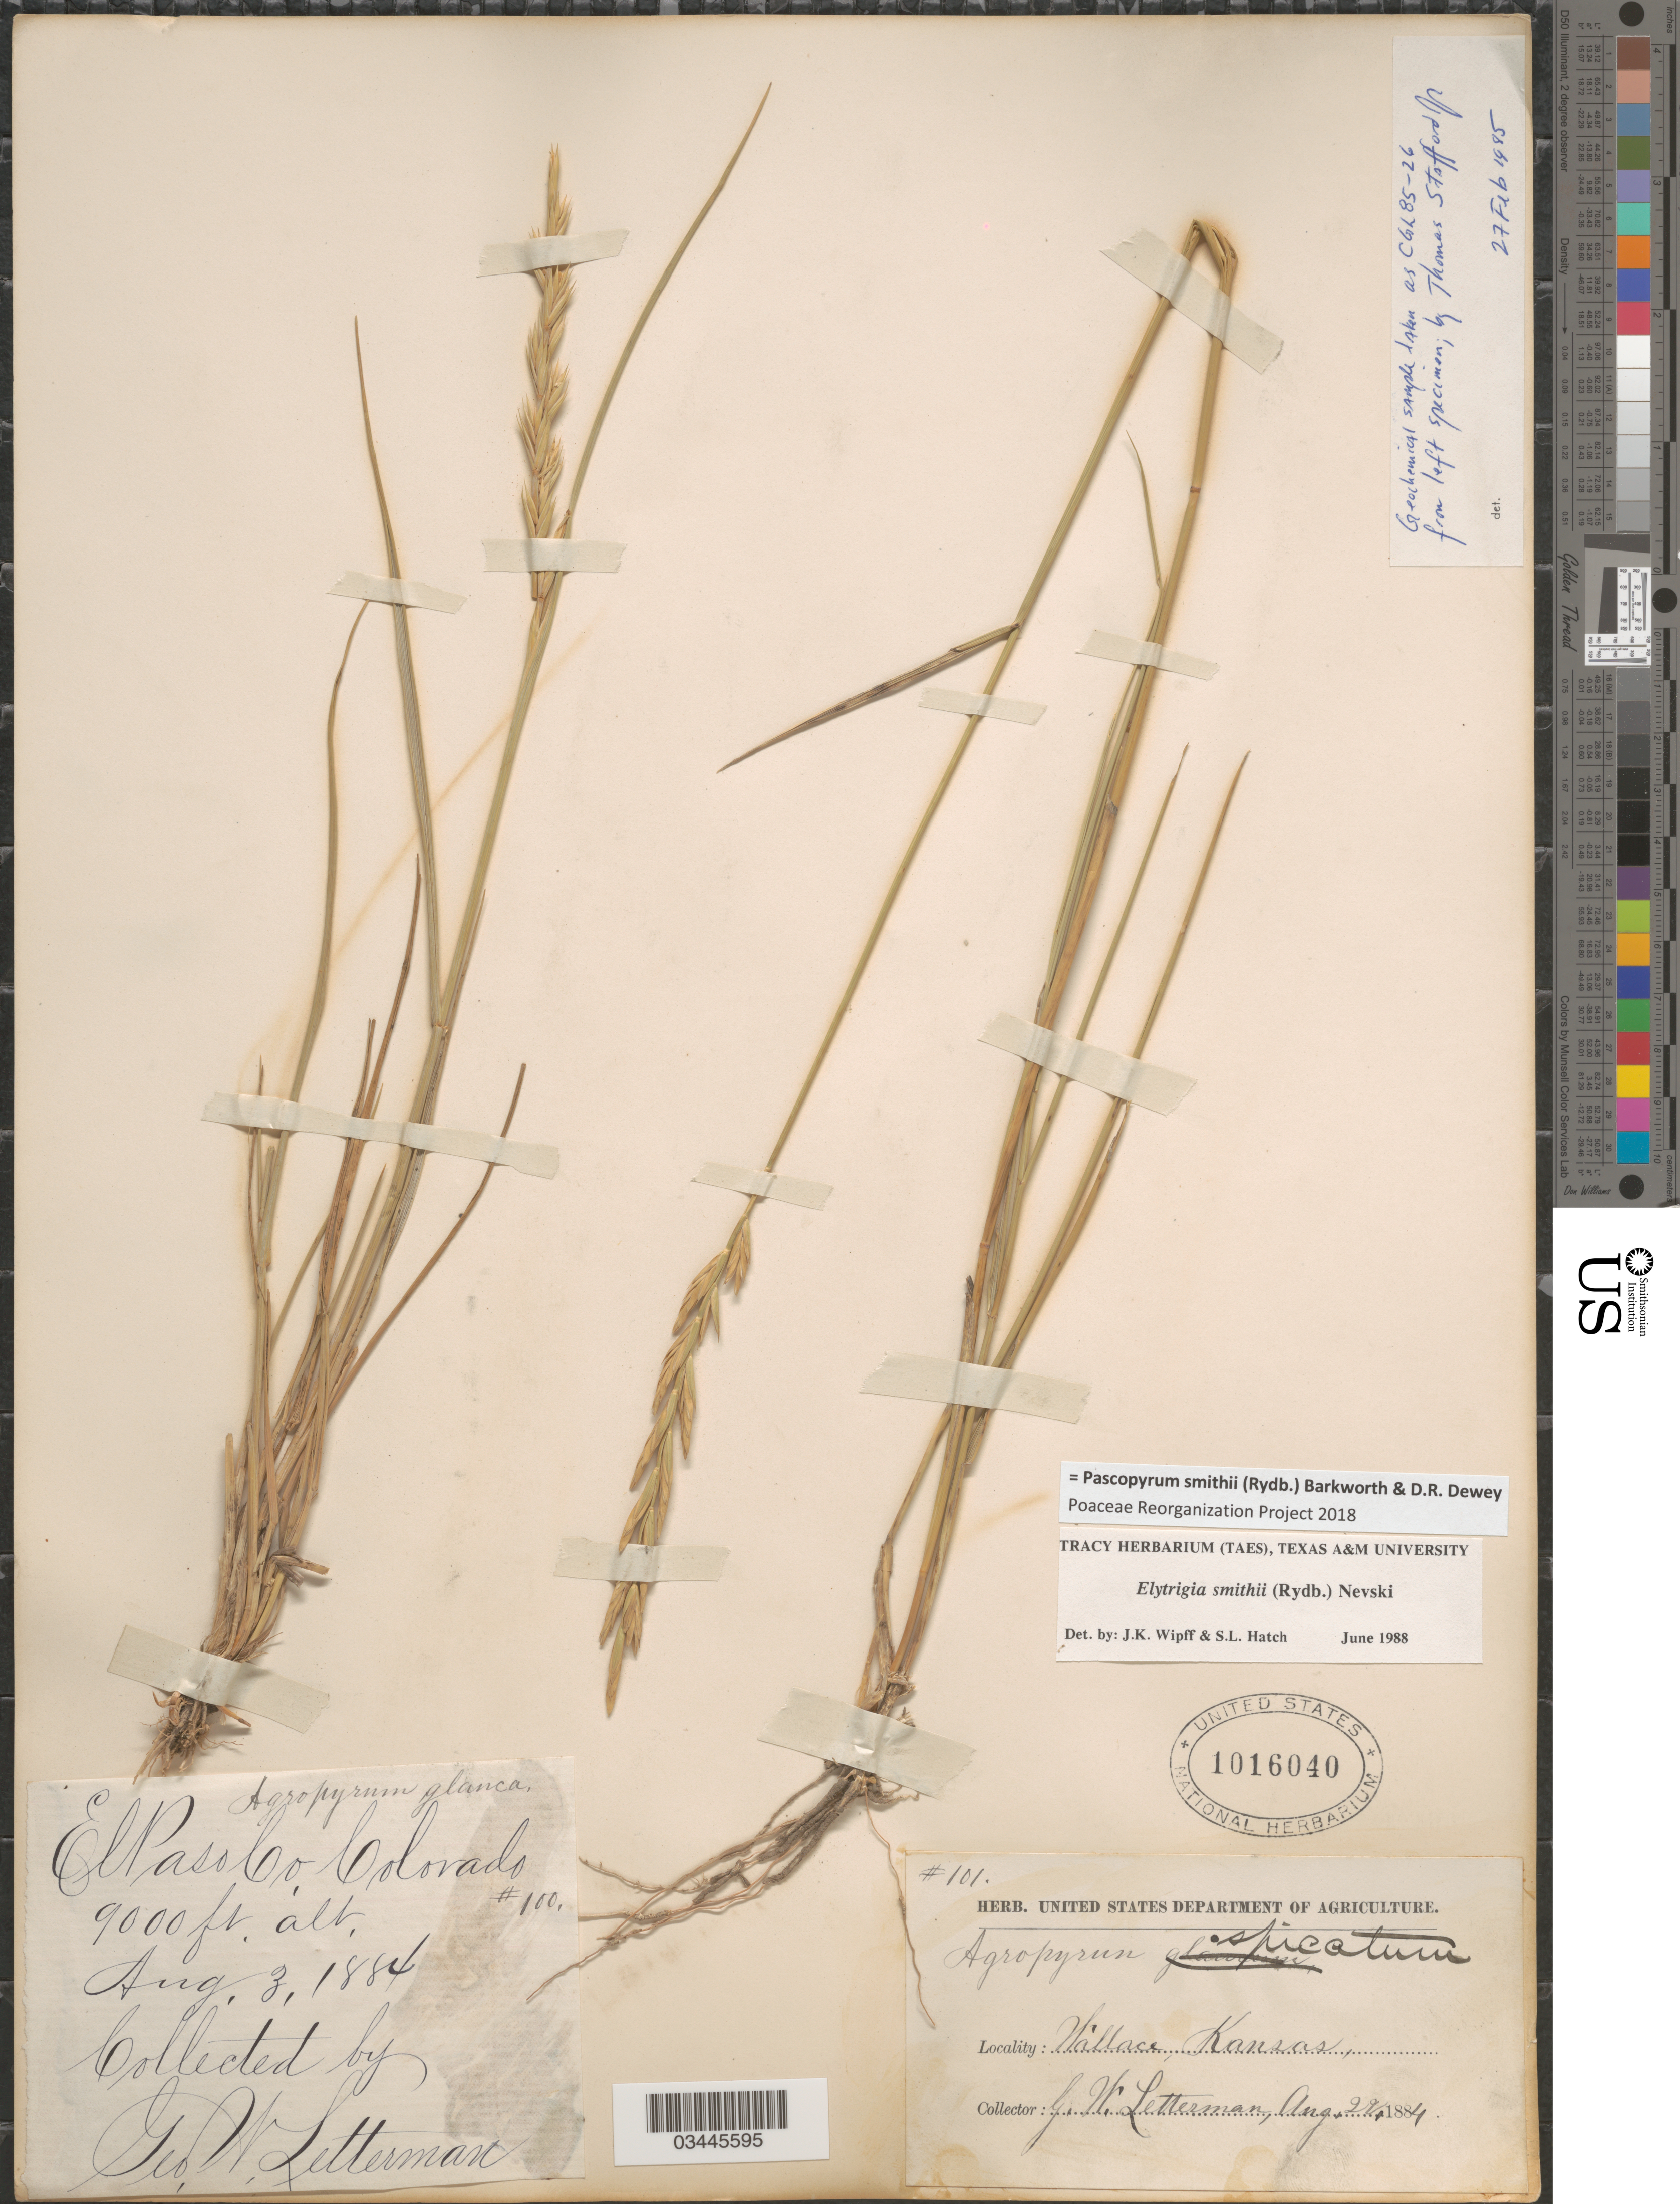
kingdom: Plantae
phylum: Tracheophyta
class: Liliopsida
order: Poales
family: Poaceae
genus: Pascopyrum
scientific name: Pascopyrum smithii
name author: (Rydb.) Barkworth & Dewey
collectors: G. W. Letterman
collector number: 100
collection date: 1884-08-03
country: United States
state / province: Colorado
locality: El Paso Co.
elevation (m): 2743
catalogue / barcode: US 1016040-2